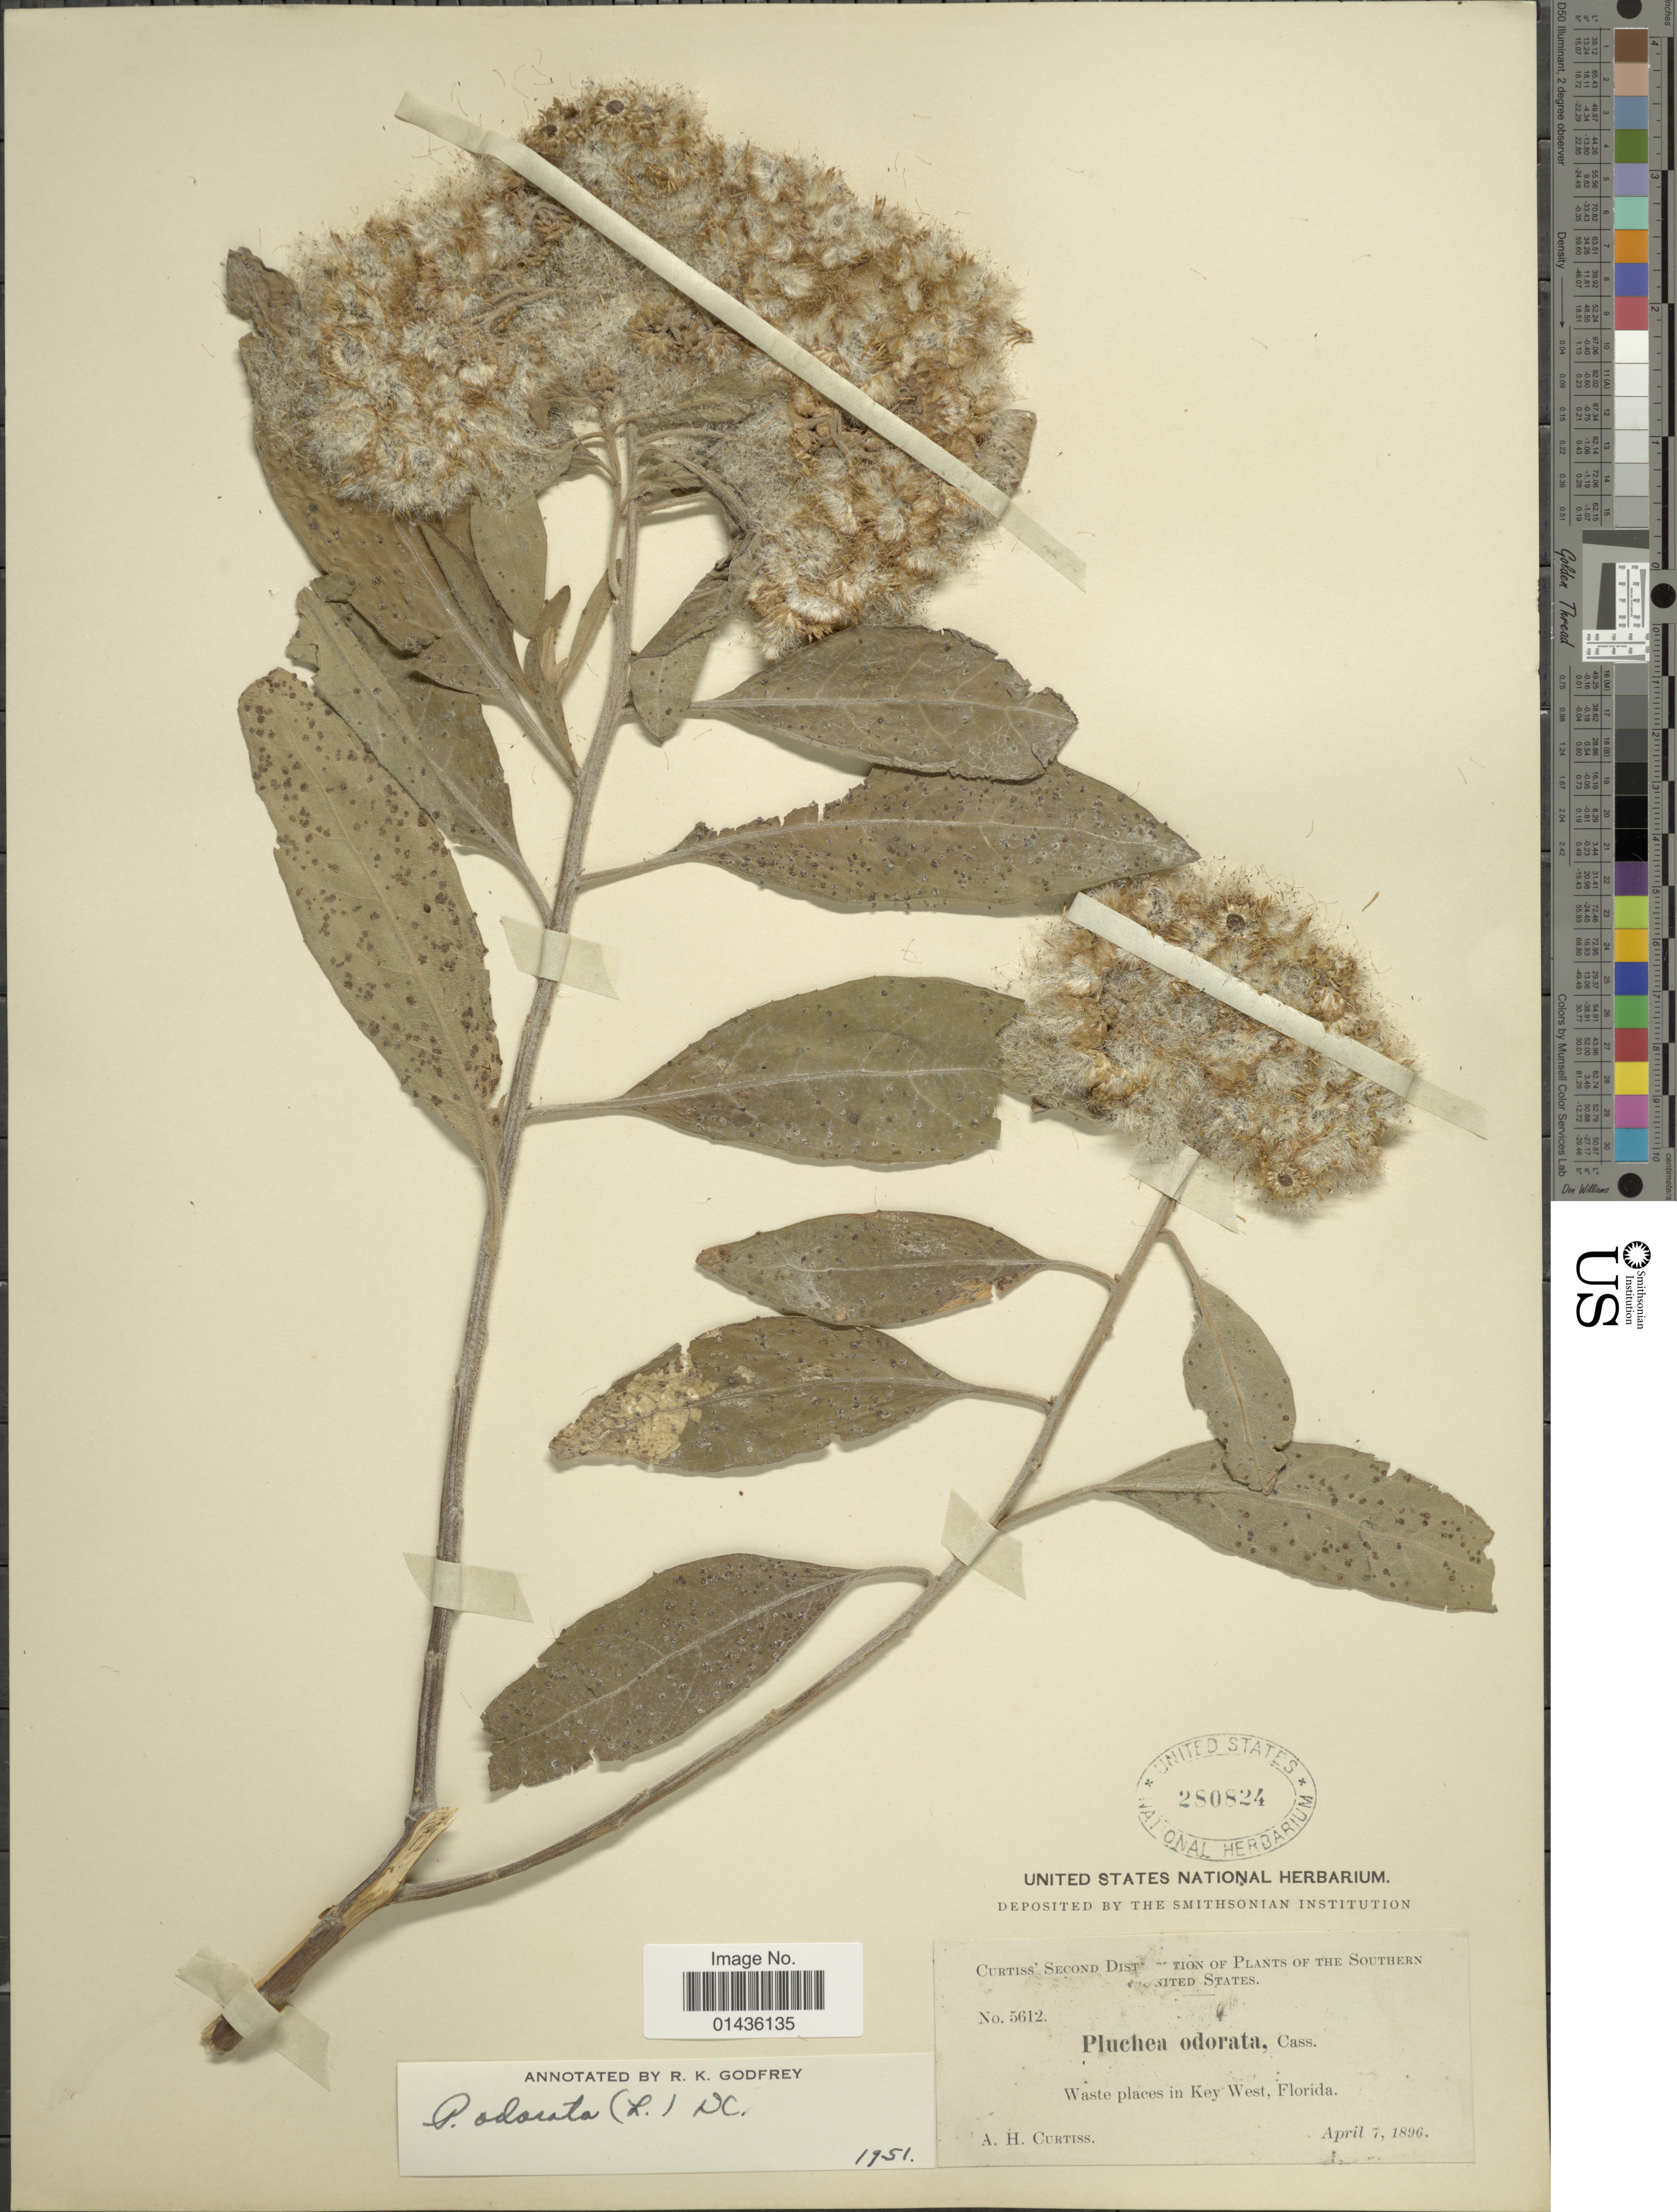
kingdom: Plantae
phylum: Tracheophyta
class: Magnoliopsida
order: Asterales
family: Asteraceae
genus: Pluchea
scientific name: Pluchea carolinensis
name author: (Jacq.) D. Don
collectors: A. H. Curtiss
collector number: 5612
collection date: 1896-04-07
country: United States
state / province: Florida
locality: Southern United States, Key West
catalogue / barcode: US 280824